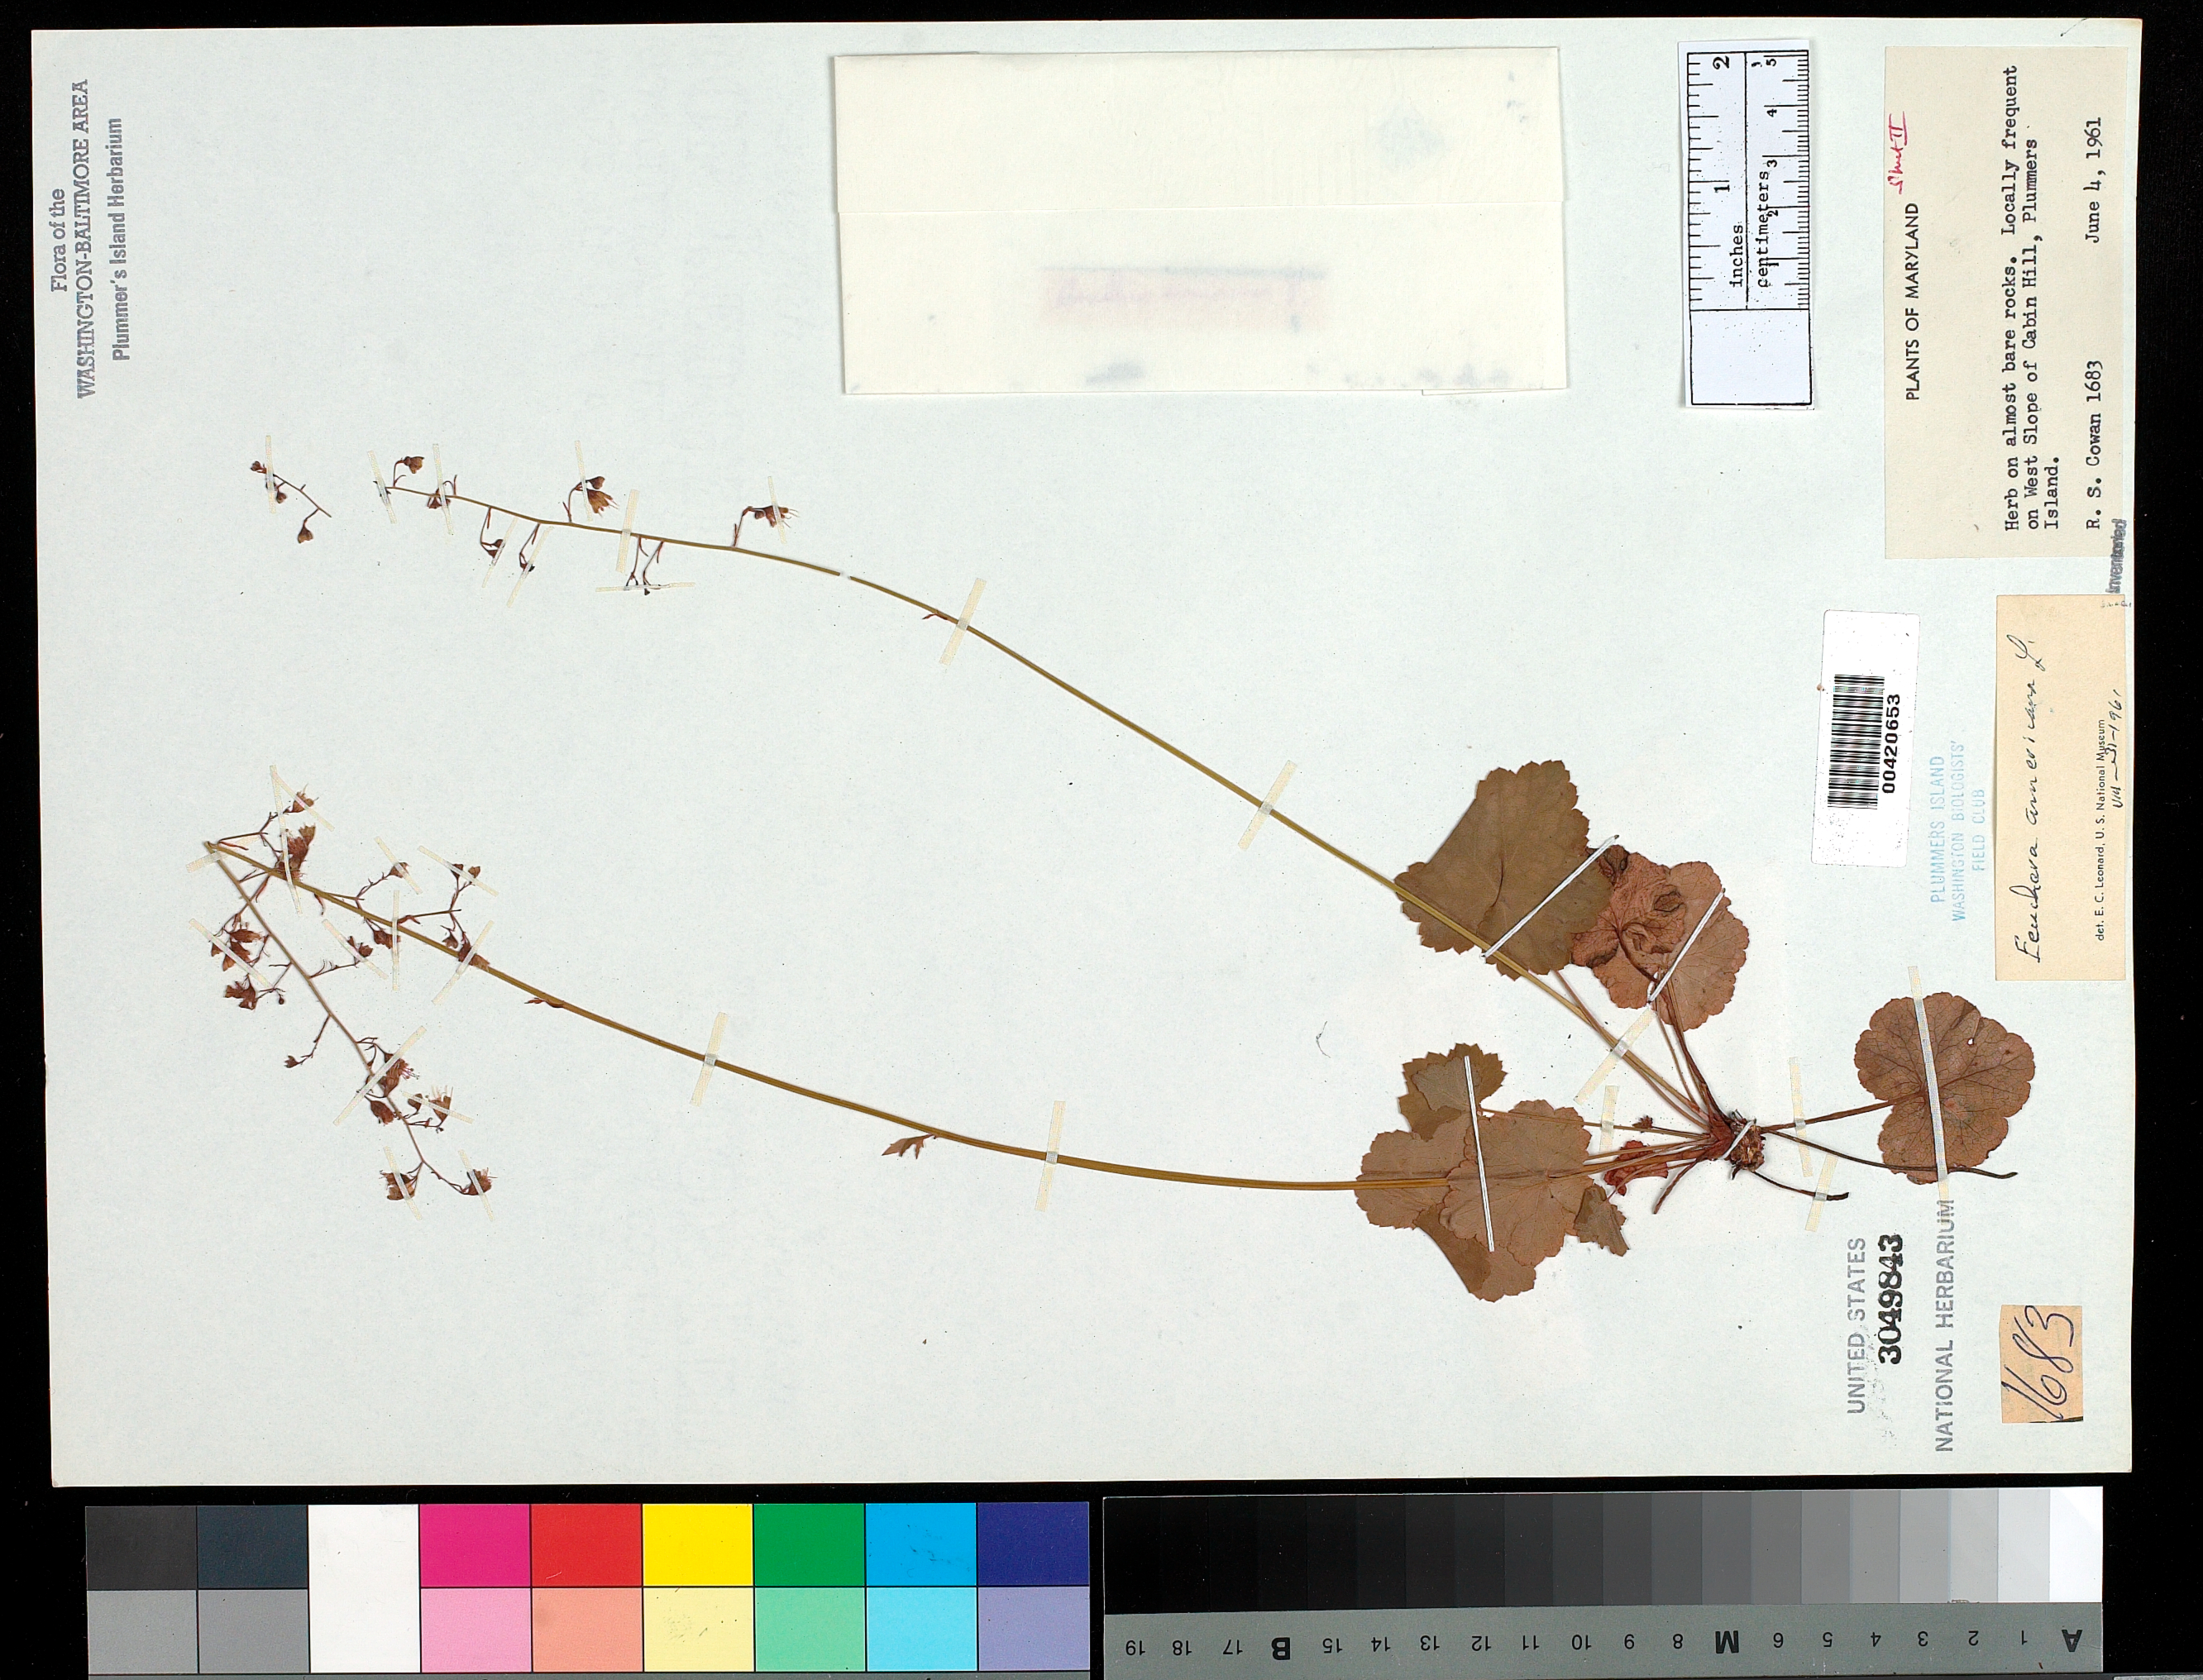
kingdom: Plantae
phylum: Tracheophyta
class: Magnoliopsida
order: Saxifragales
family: Saxifragaceae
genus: Heuchera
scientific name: Heuchera americana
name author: L.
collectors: R. S. Cowan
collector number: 1683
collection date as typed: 04 Jun 1961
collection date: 1961-06-04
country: United States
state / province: Maryland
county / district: Montgomery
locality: W slope of Cabin Hill C. & O. Canal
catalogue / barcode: US 3049843